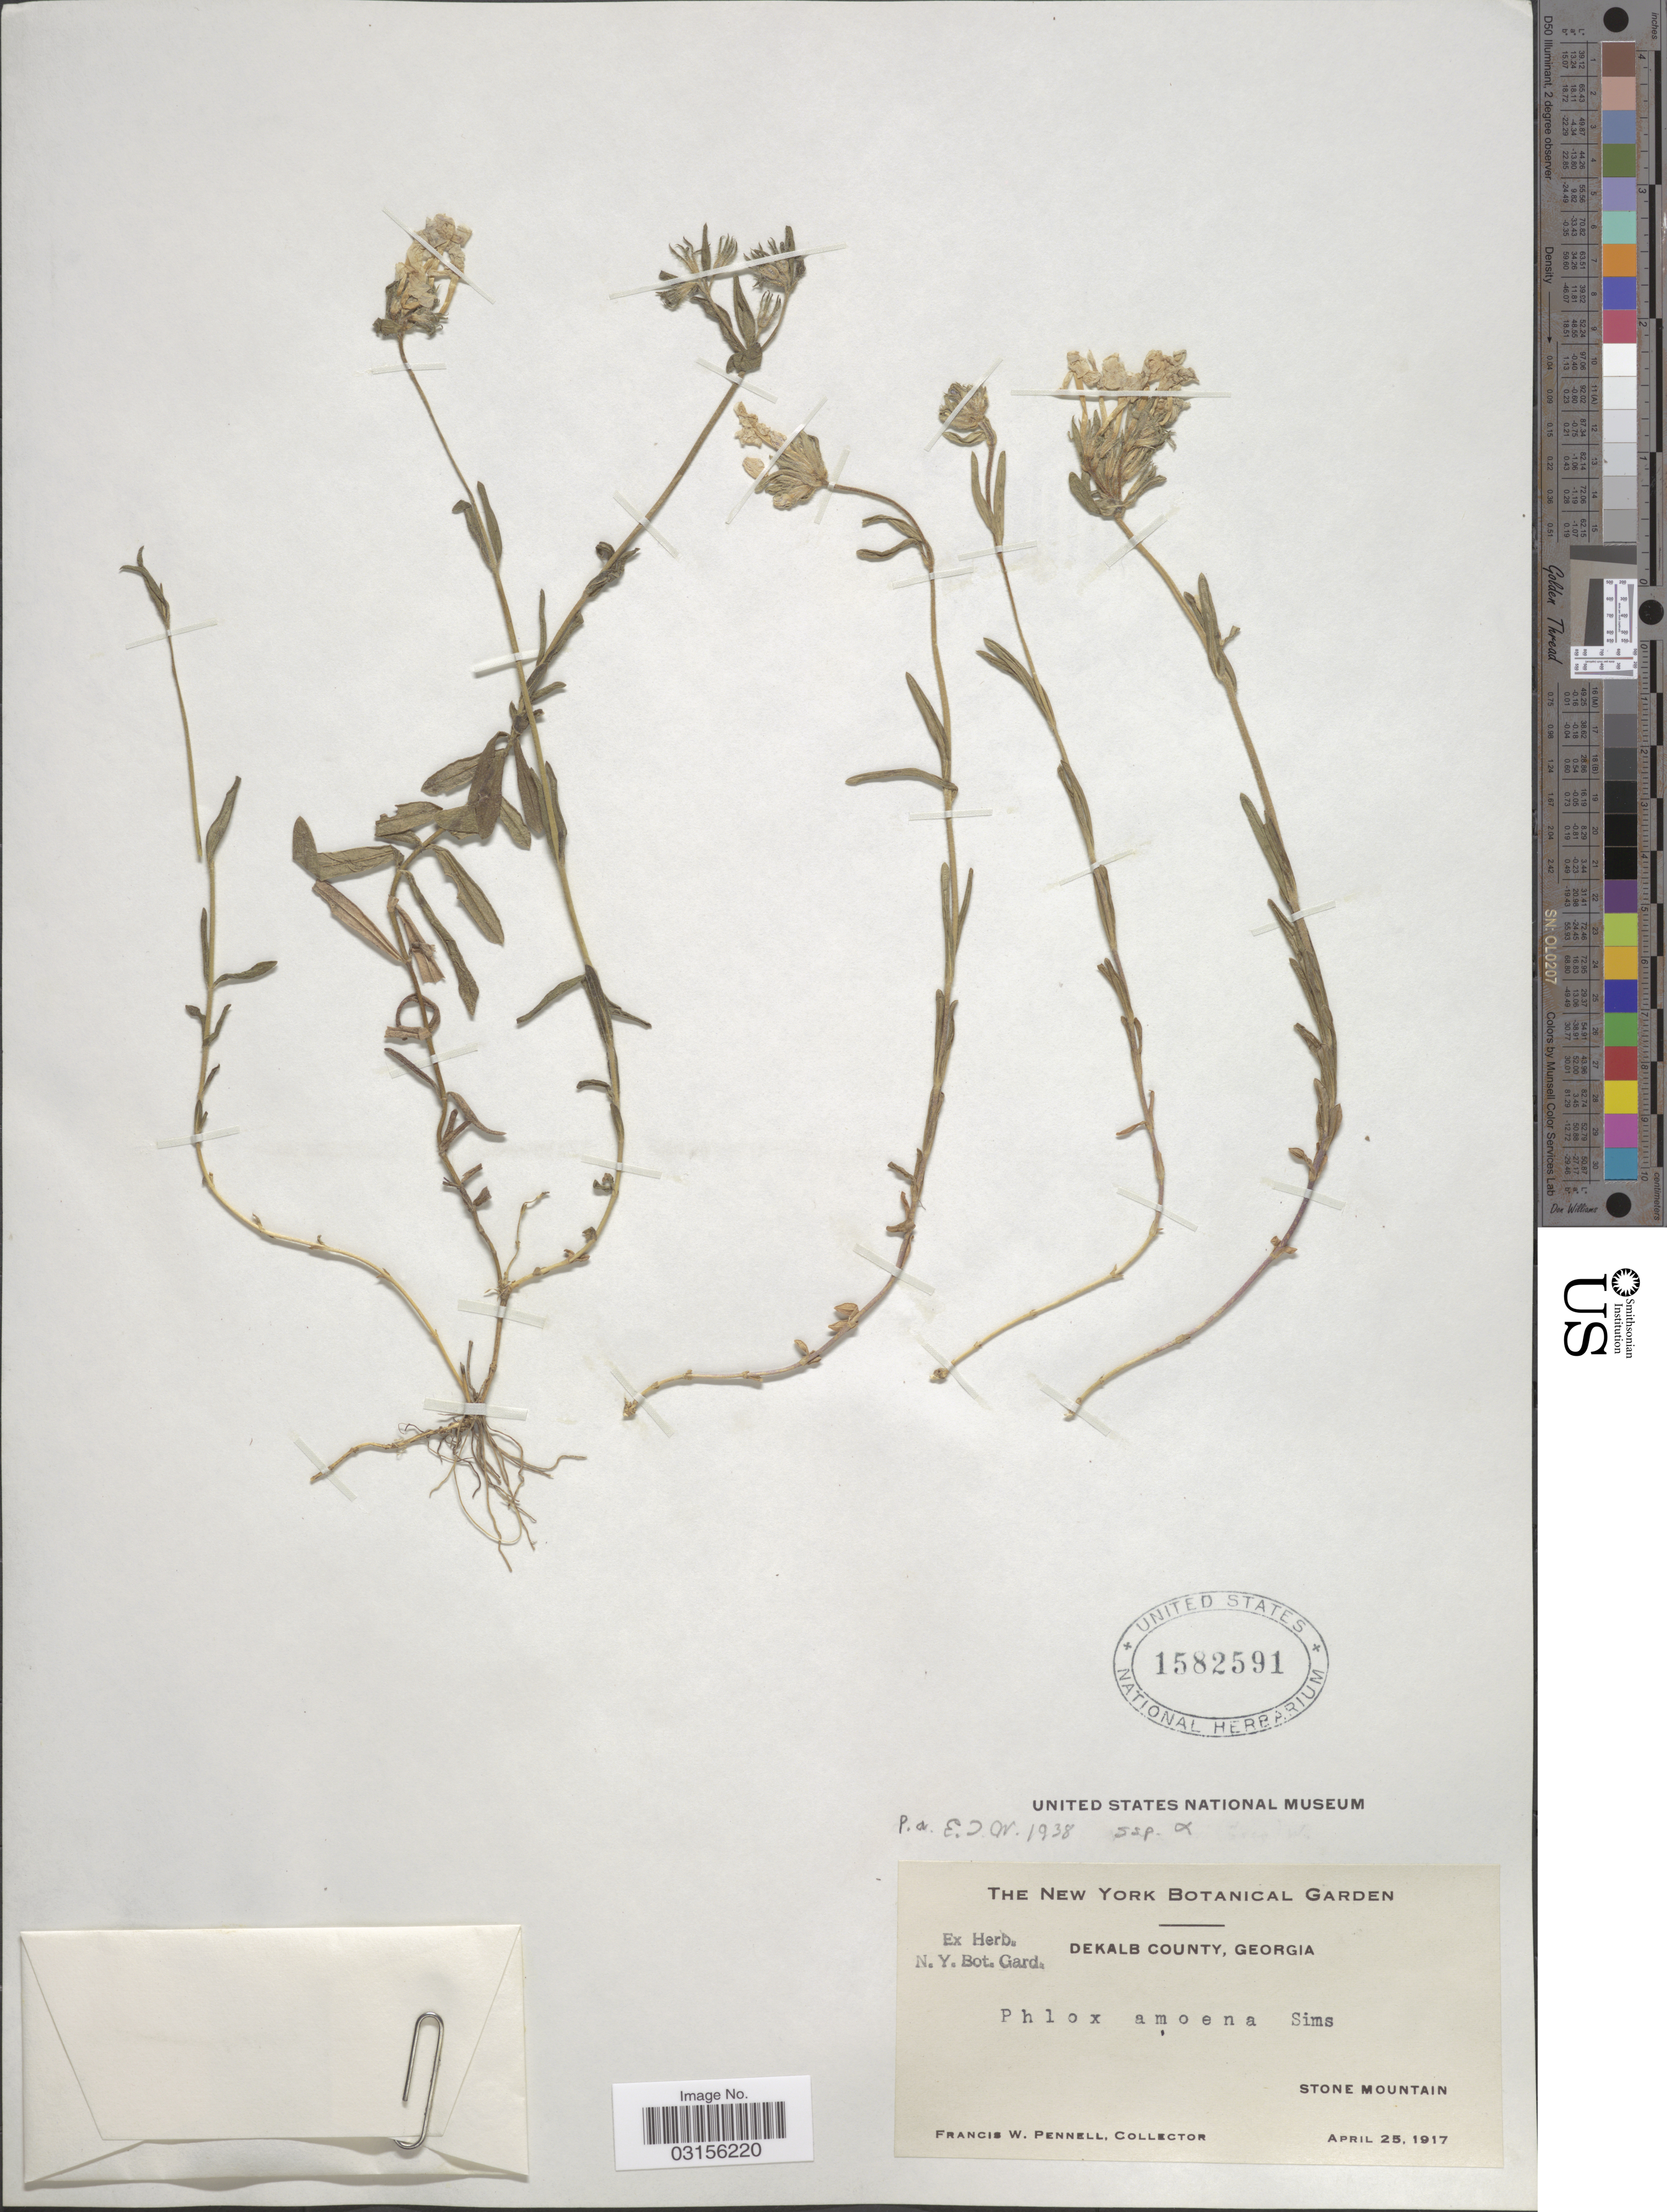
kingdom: Plantae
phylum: Tracheophyta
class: Magnoliopsida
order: Ericales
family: Polemoniaceae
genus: Phlox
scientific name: Phlox amoena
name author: Sims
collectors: F. W. Pennell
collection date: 1917-04-25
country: United States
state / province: Georgia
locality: DeKalb County. Stone Mountain.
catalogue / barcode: US 1582591